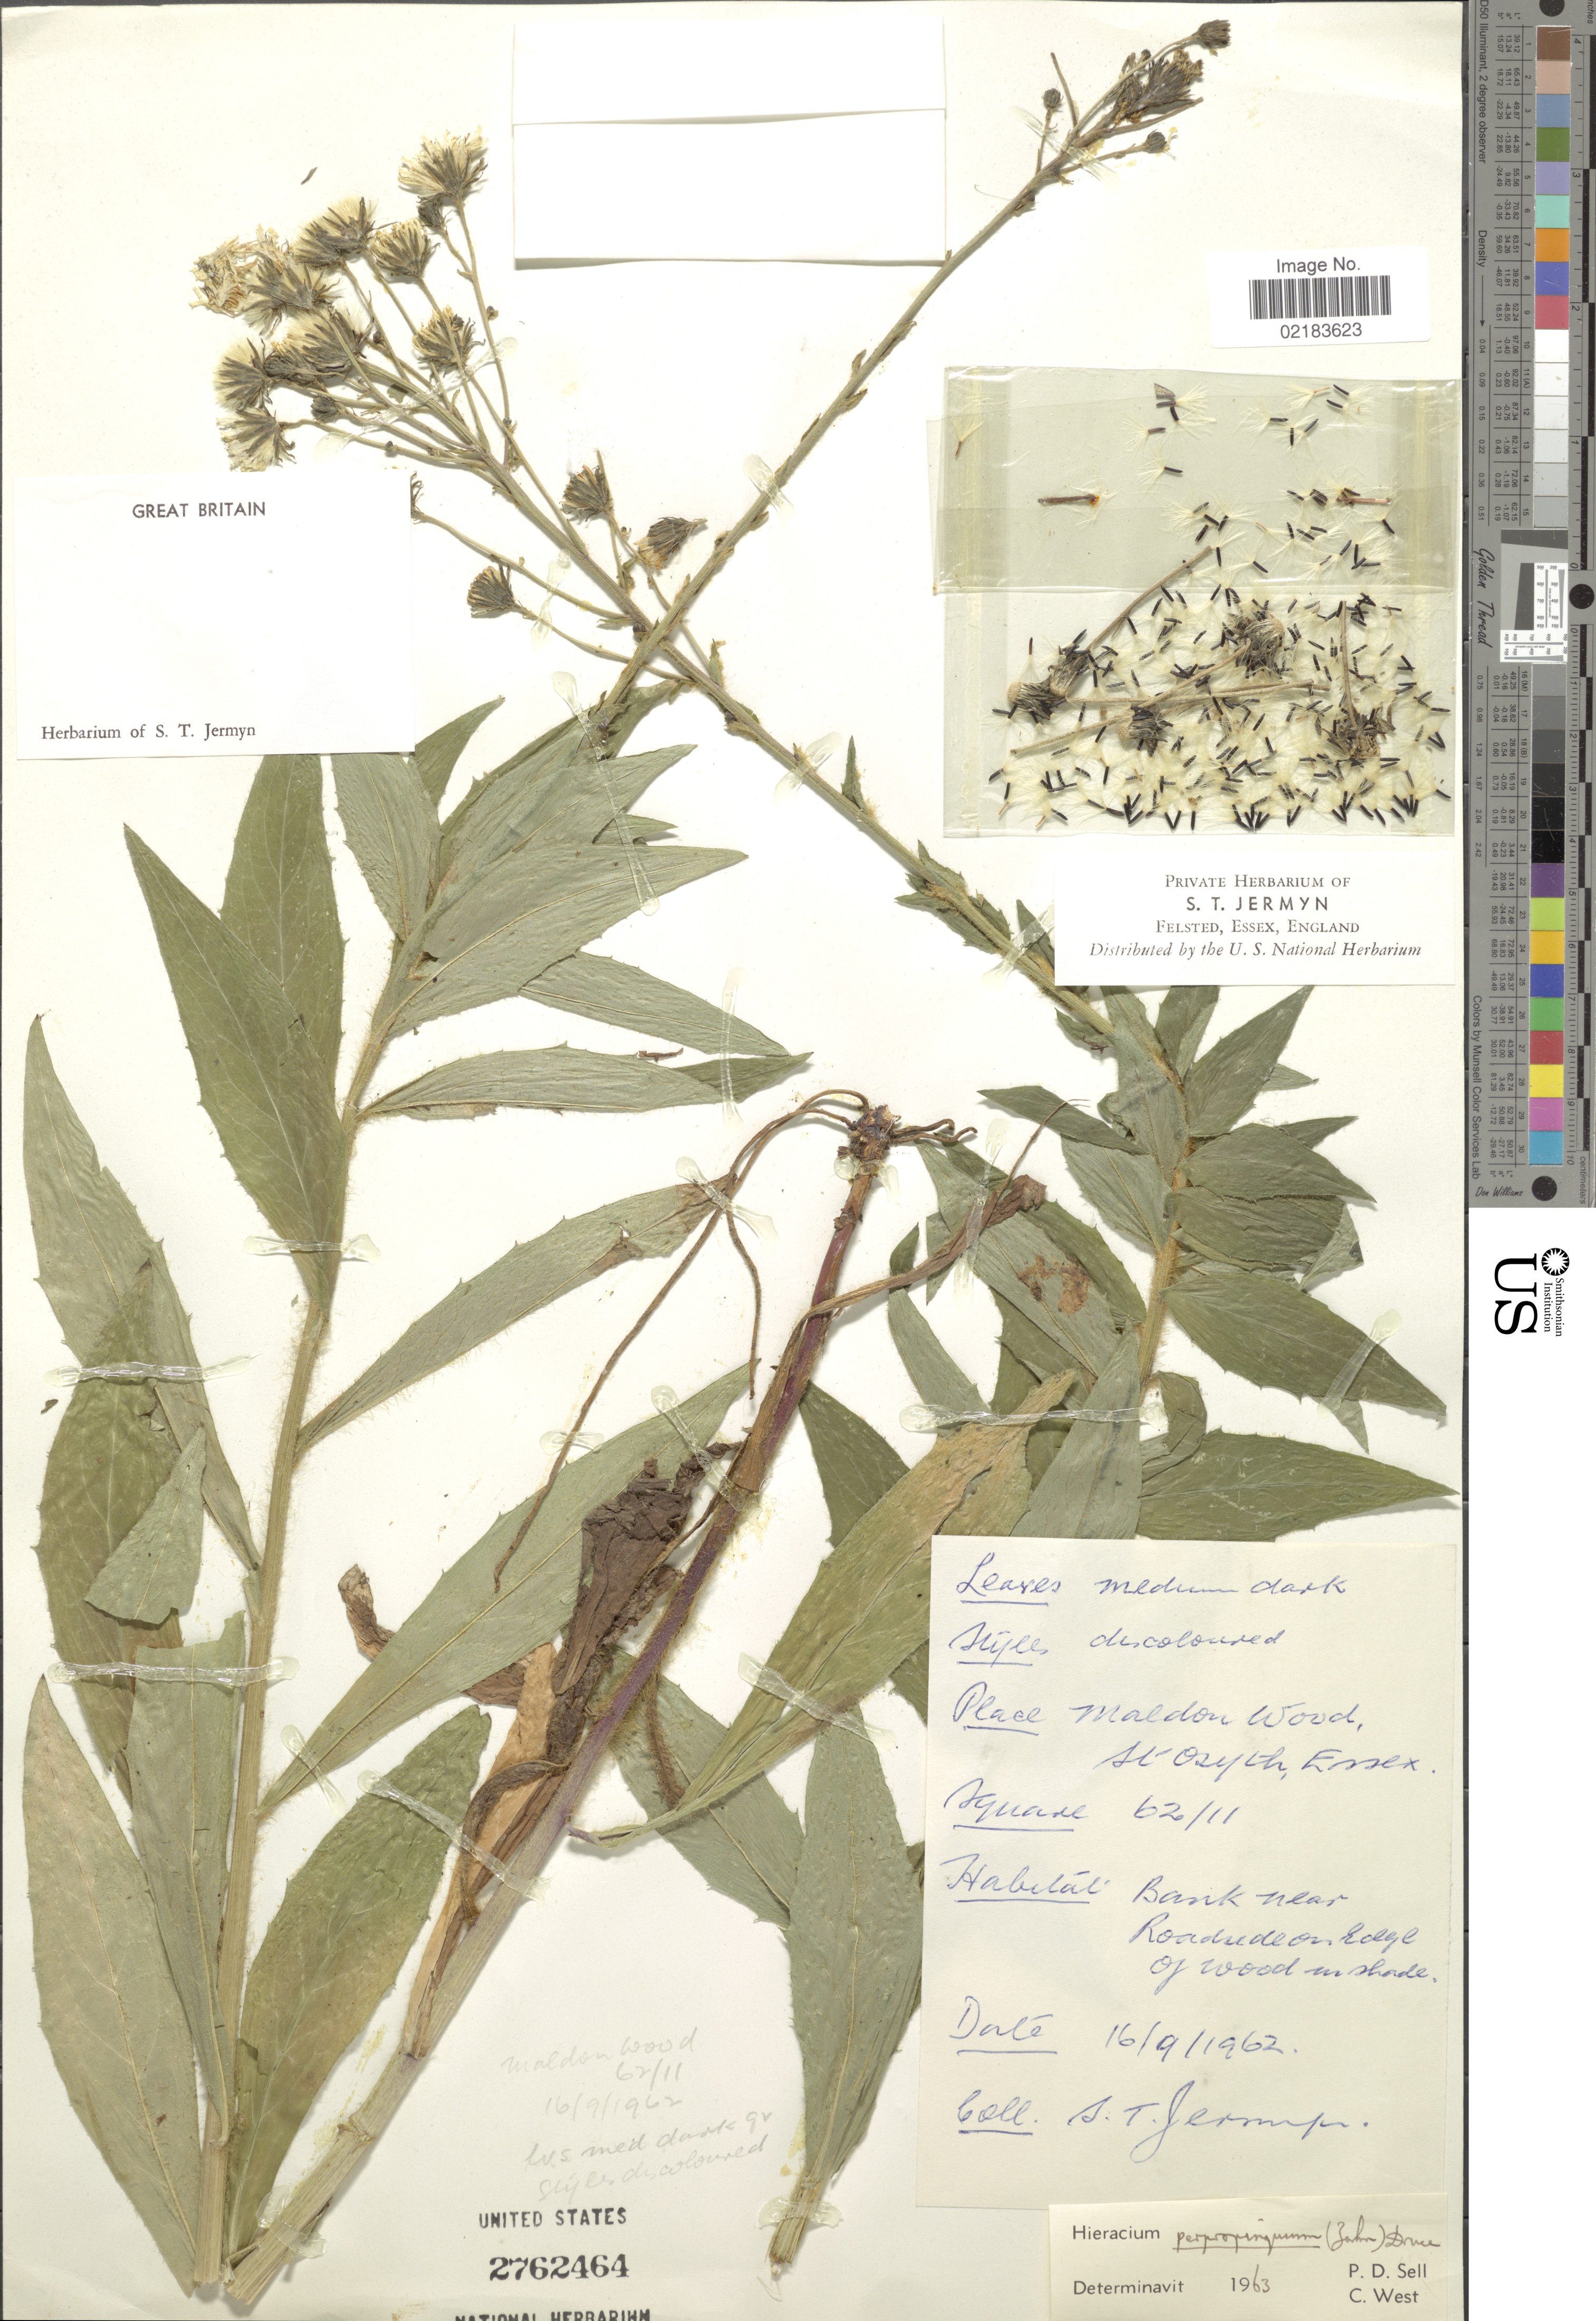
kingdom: Plantae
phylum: Tracheophyta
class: Magnoliopsida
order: Asterales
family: Asteraceae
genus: Hieracium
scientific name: Hieracium sabaudum subsp. propinguum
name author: (Sudre) Greuter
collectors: S. Jermyn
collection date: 1962-09-16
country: United Kingdom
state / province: England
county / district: Essex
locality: Maldon Wood, St. Osyth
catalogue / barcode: US 2462464